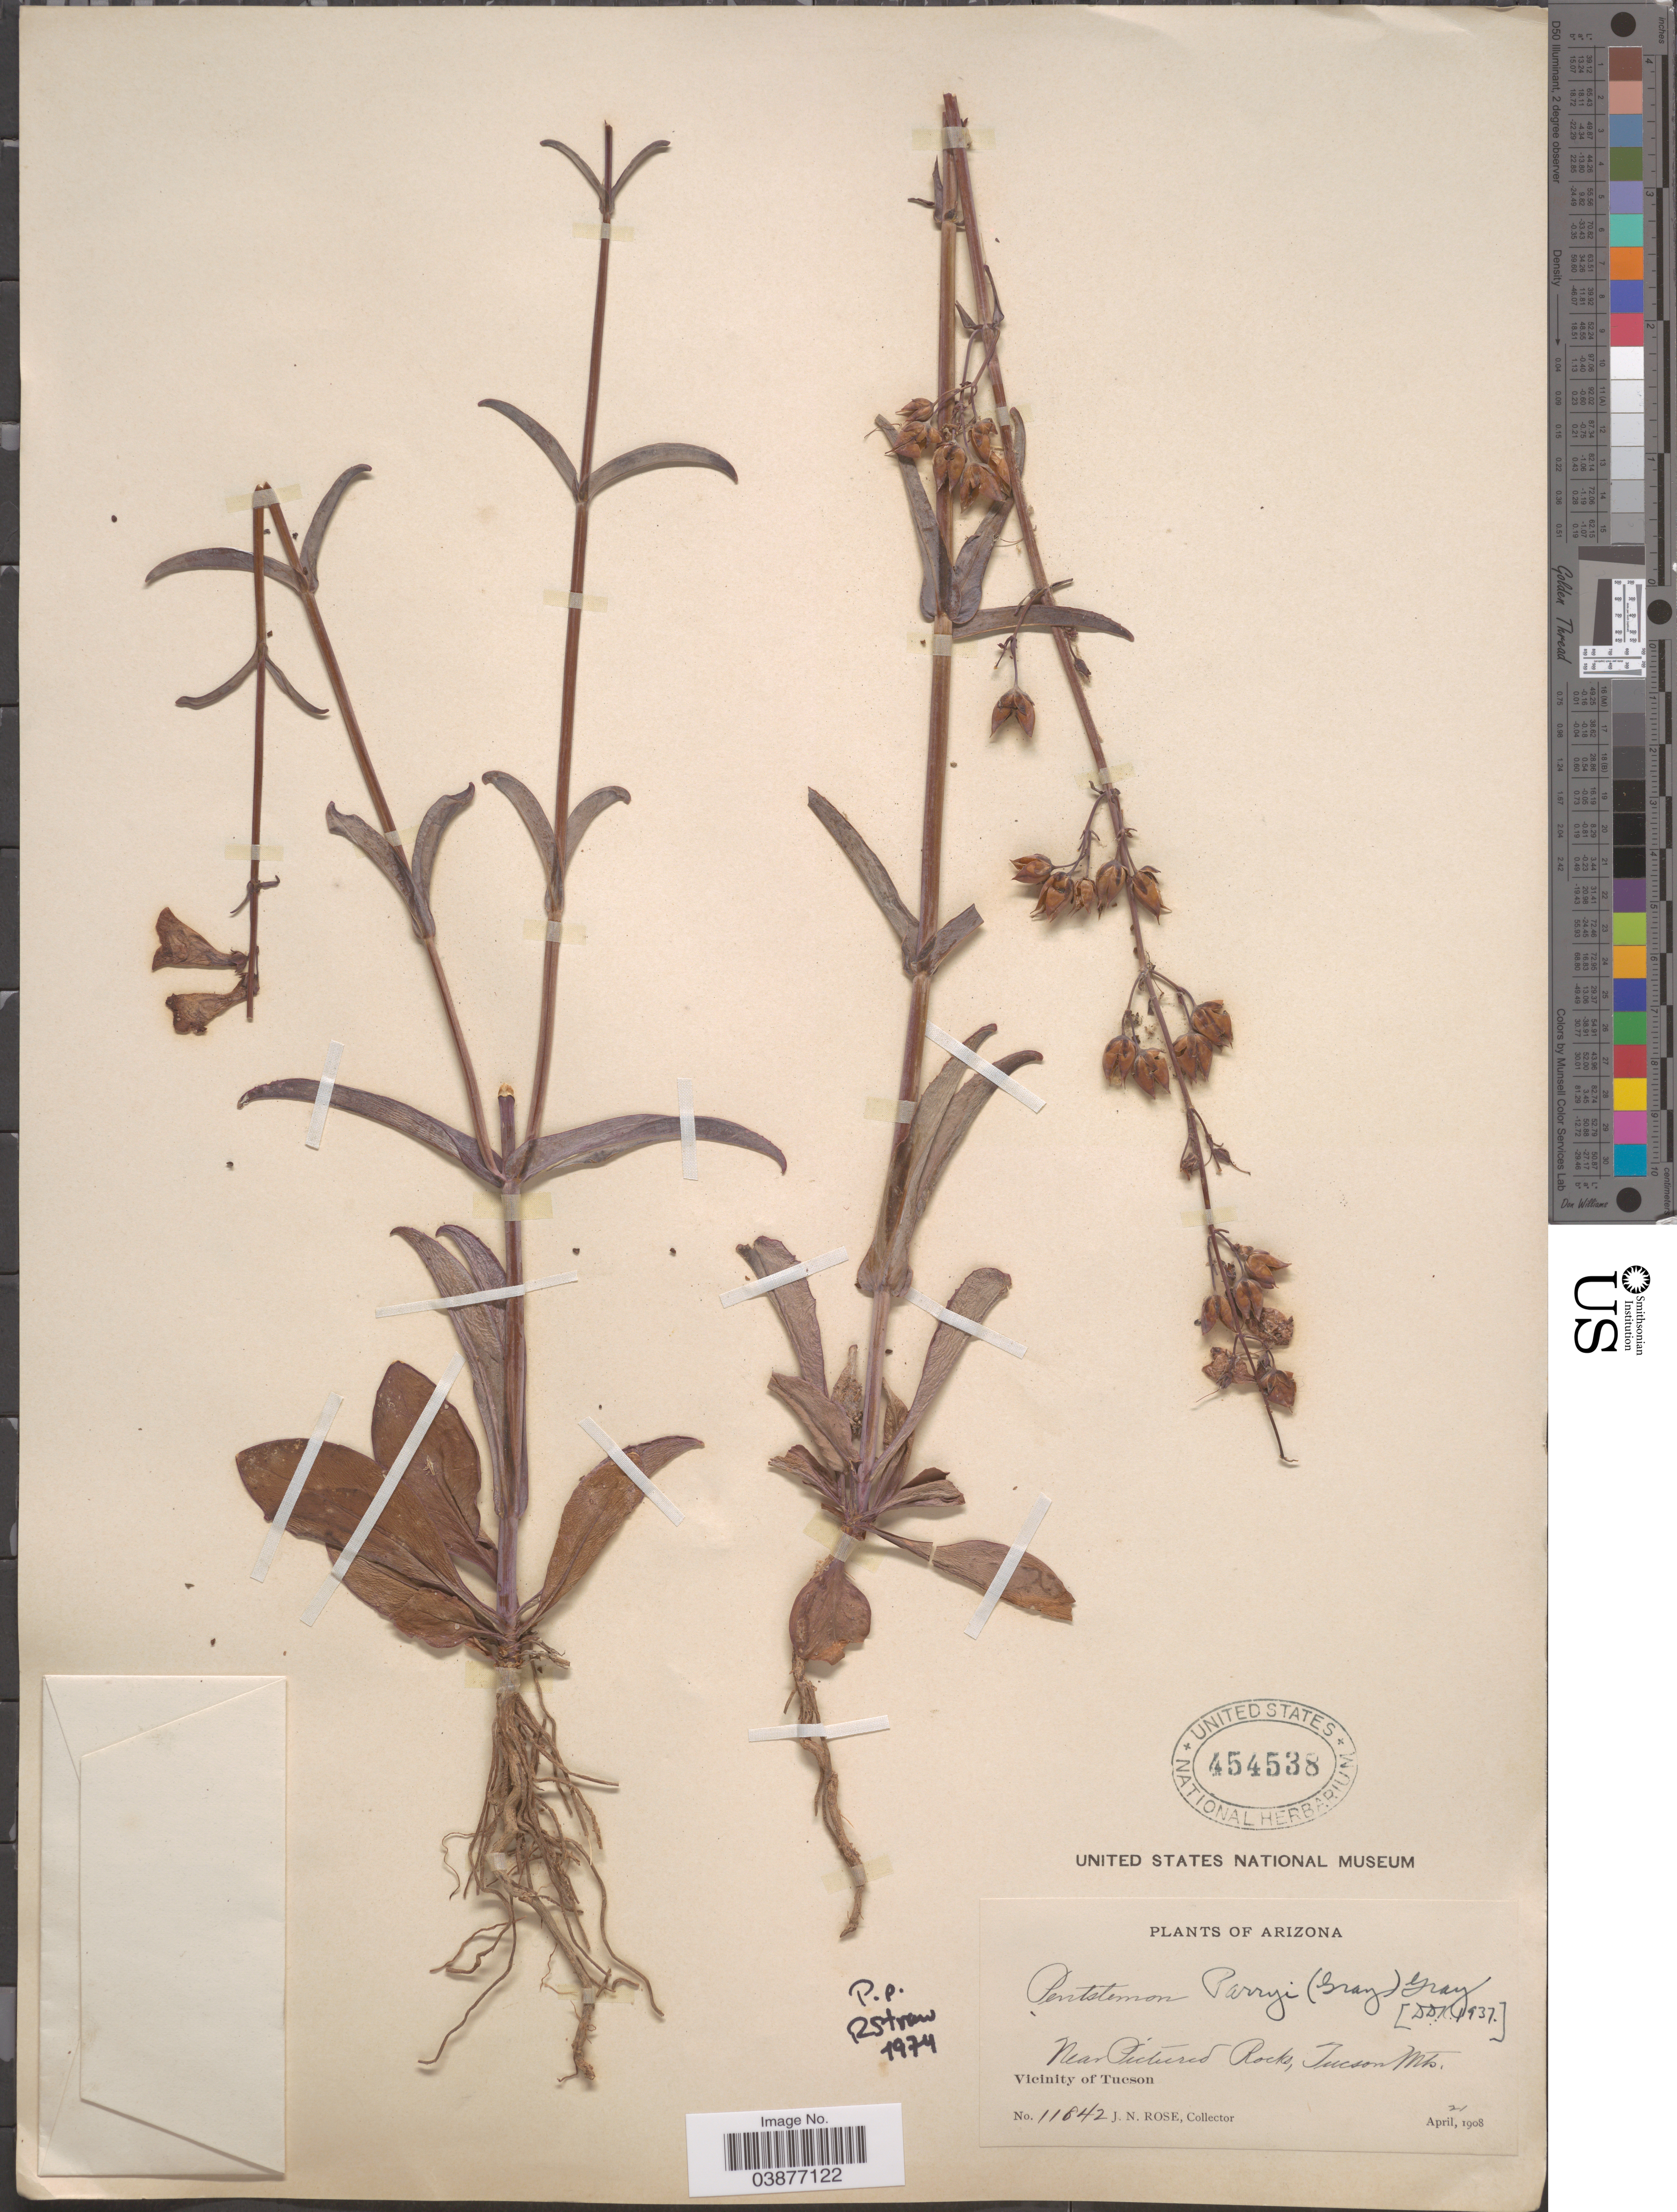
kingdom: Plantae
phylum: Tracheophyta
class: Magnoliopsida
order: Lamiales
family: Plantaginaceae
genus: Penstemon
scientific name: Penstemon parryi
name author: A. Gray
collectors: J. N. Rose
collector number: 11842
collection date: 1908-04-21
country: United States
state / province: Arizona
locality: Near Pictured Rocks, Tucson Mts. Vicinity of Tucson.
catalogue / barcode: US 454538